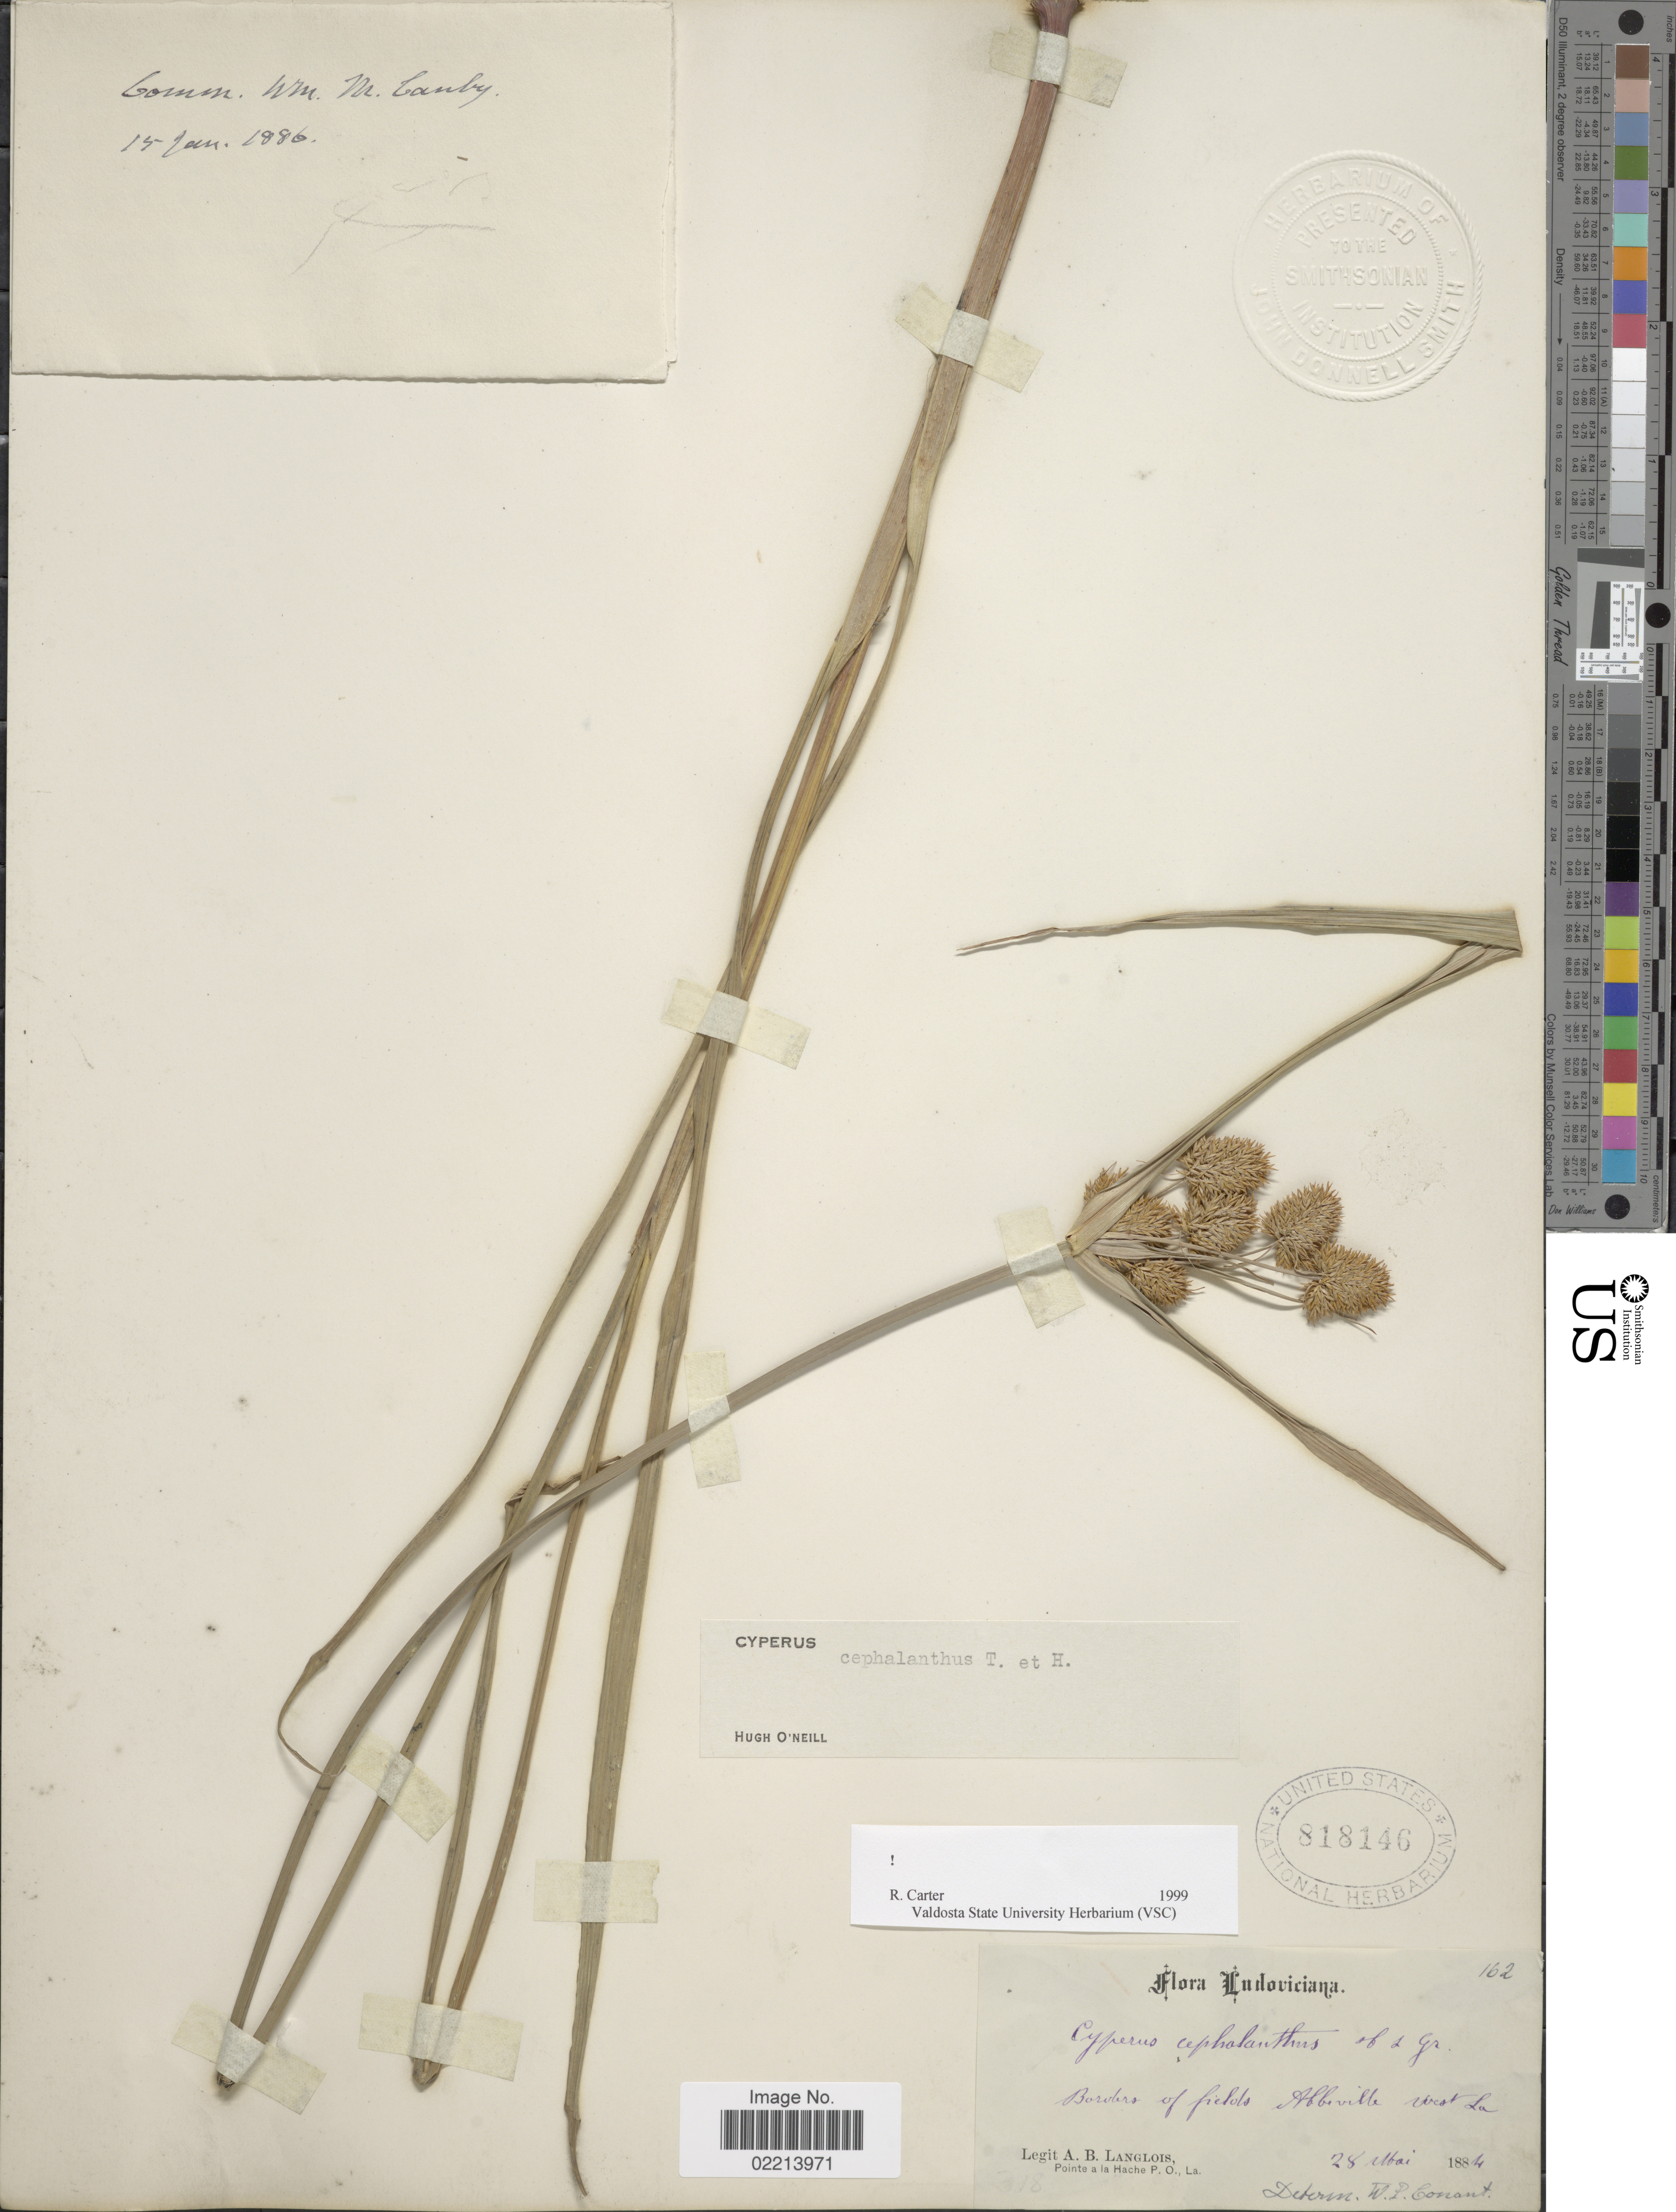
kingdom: Plantae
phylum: Tracheophyta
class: Liliopsida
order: Poales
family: Cyperaceae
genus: Cyperus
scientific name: Cyperus cephalanthus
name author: Torr. & Hook.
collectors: A. Langlois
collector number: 162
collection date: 1884-05-28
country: United States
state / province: Louisiana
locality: Borders of fields Abbeville West La.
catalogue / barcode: US 818146